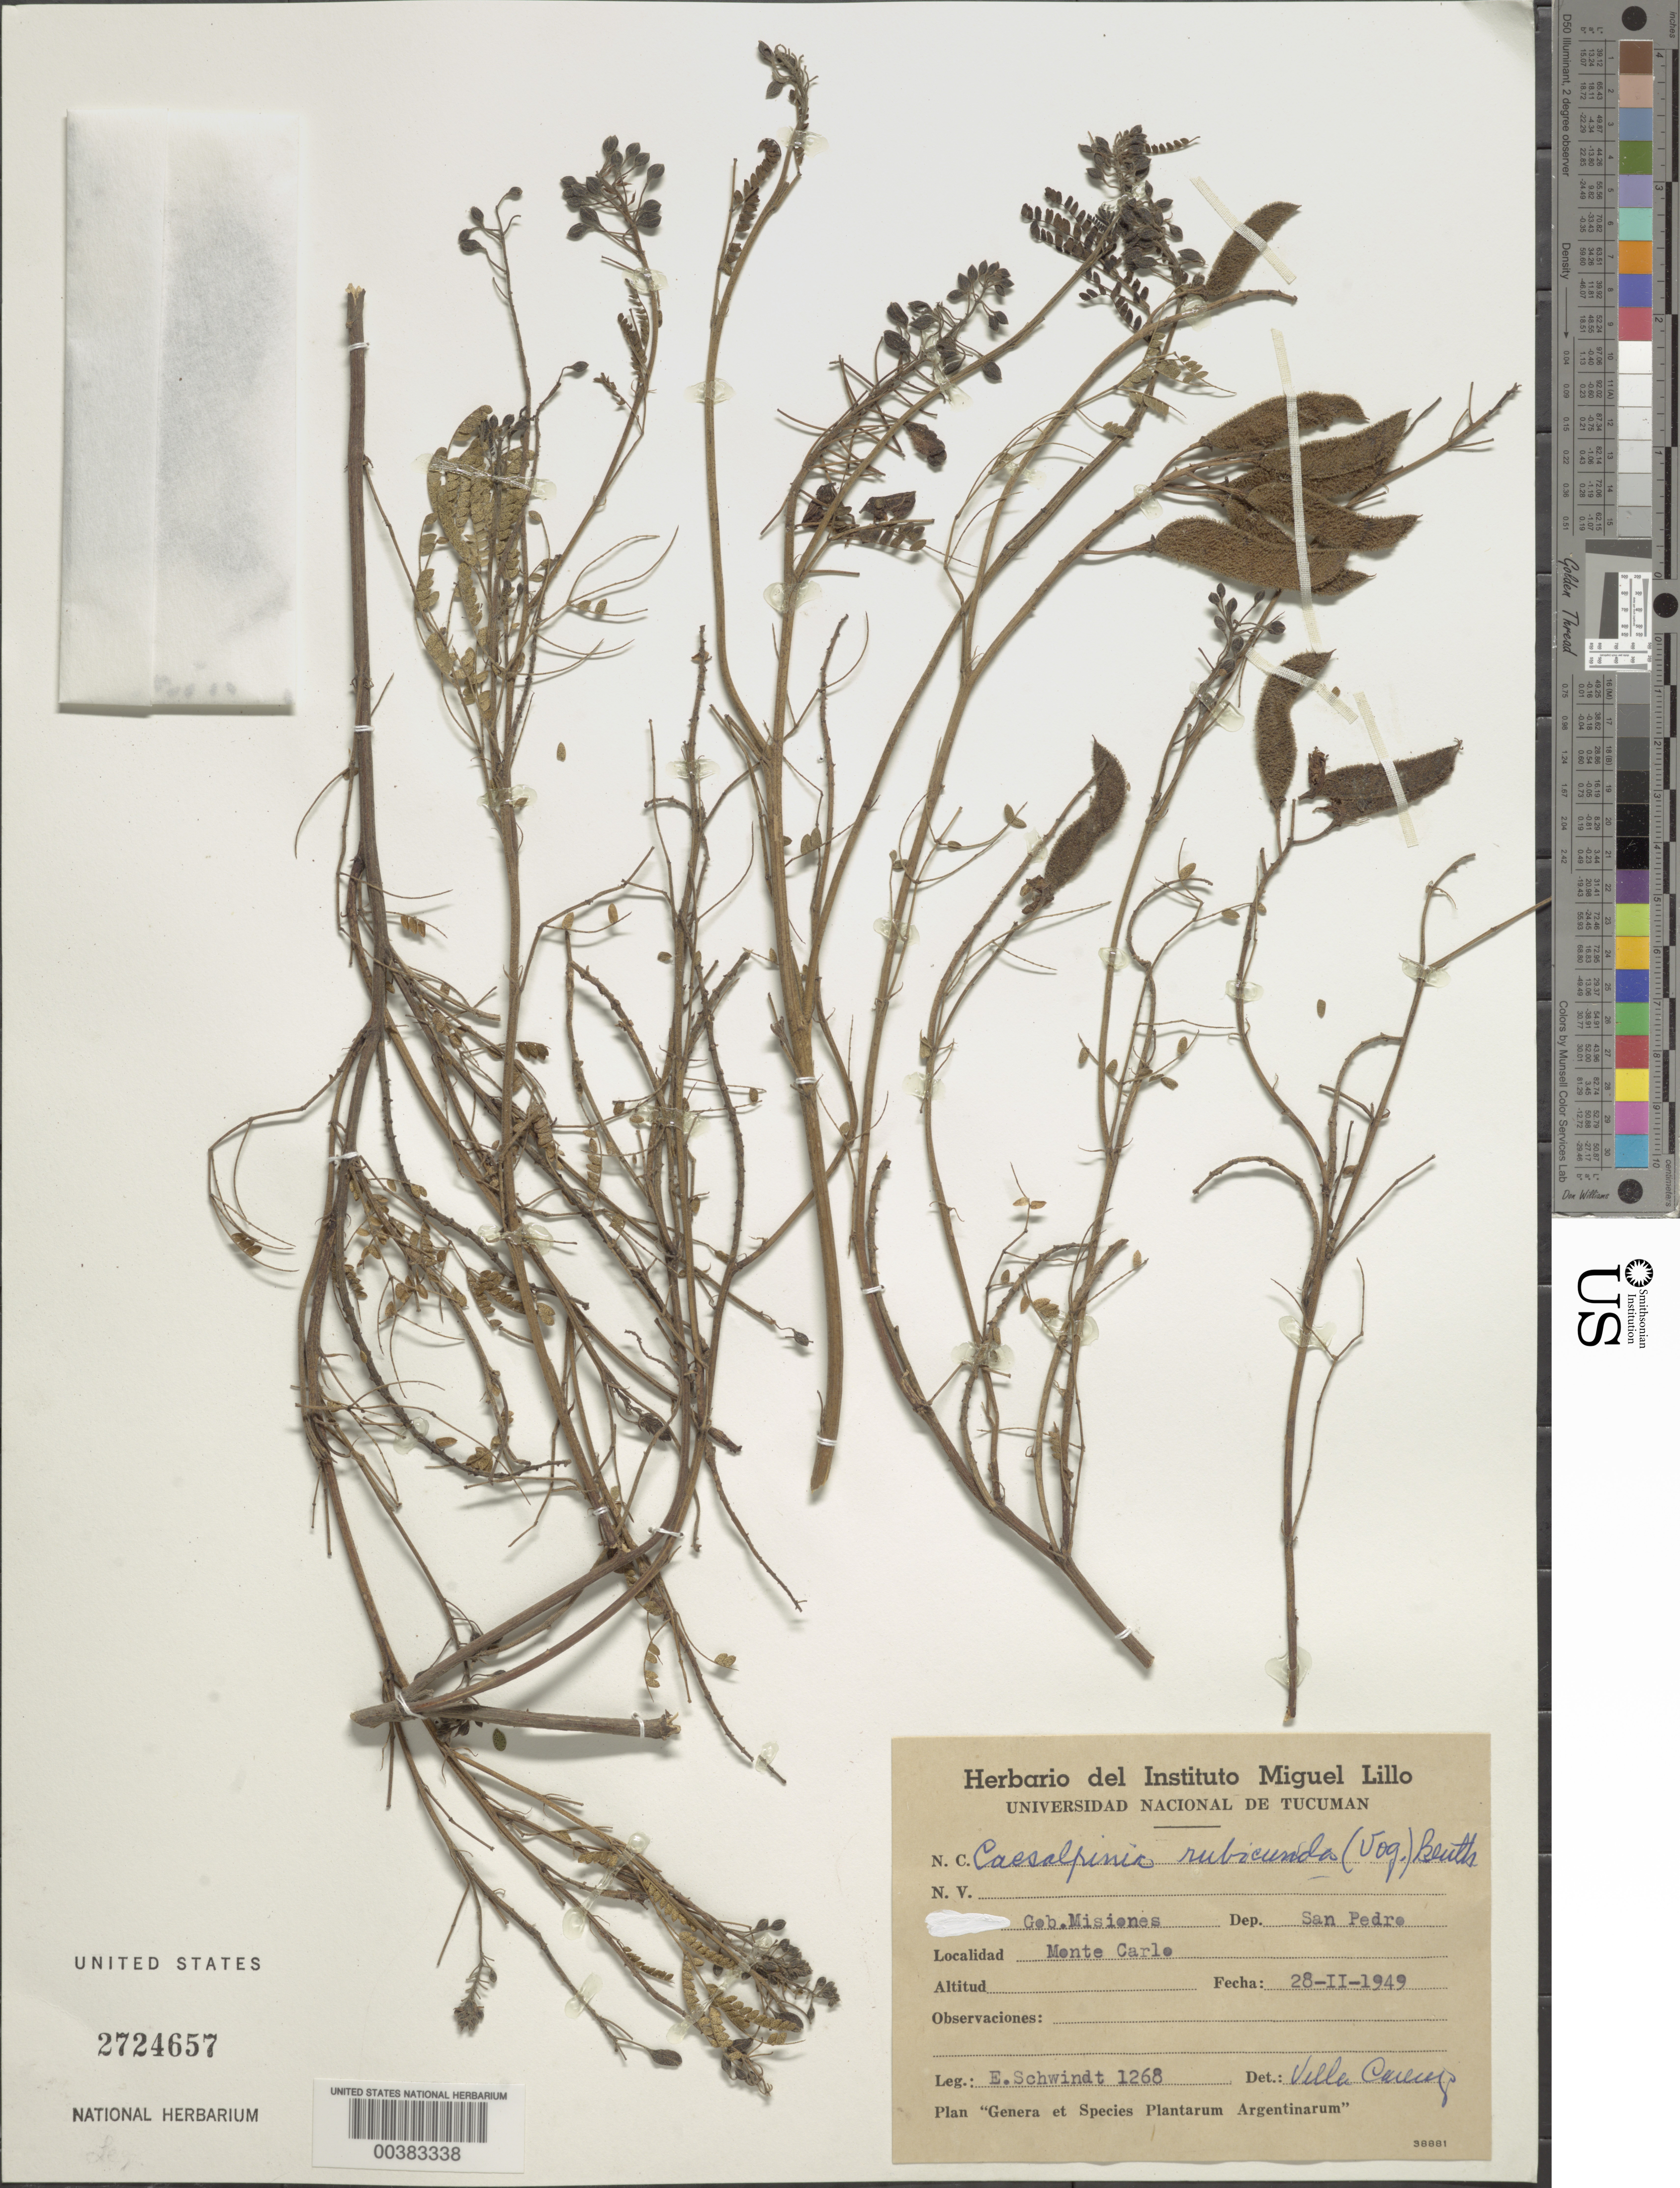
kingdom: Plantae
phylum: Tracheophyta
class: Magnoliopsida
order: Fabales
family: Fabaceae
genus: Pomaria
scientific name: Pomaria rubicunda var. rubicunda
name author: (Vogel) B.B. Simpson & G.P. Lewis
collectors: E. Schwindt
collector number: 1268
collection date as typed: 28 Feb 1949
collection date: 1949-02-28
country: Argentina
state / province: Misiones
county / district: San Pedro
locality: Monte Carlo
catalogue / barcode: US 2724657